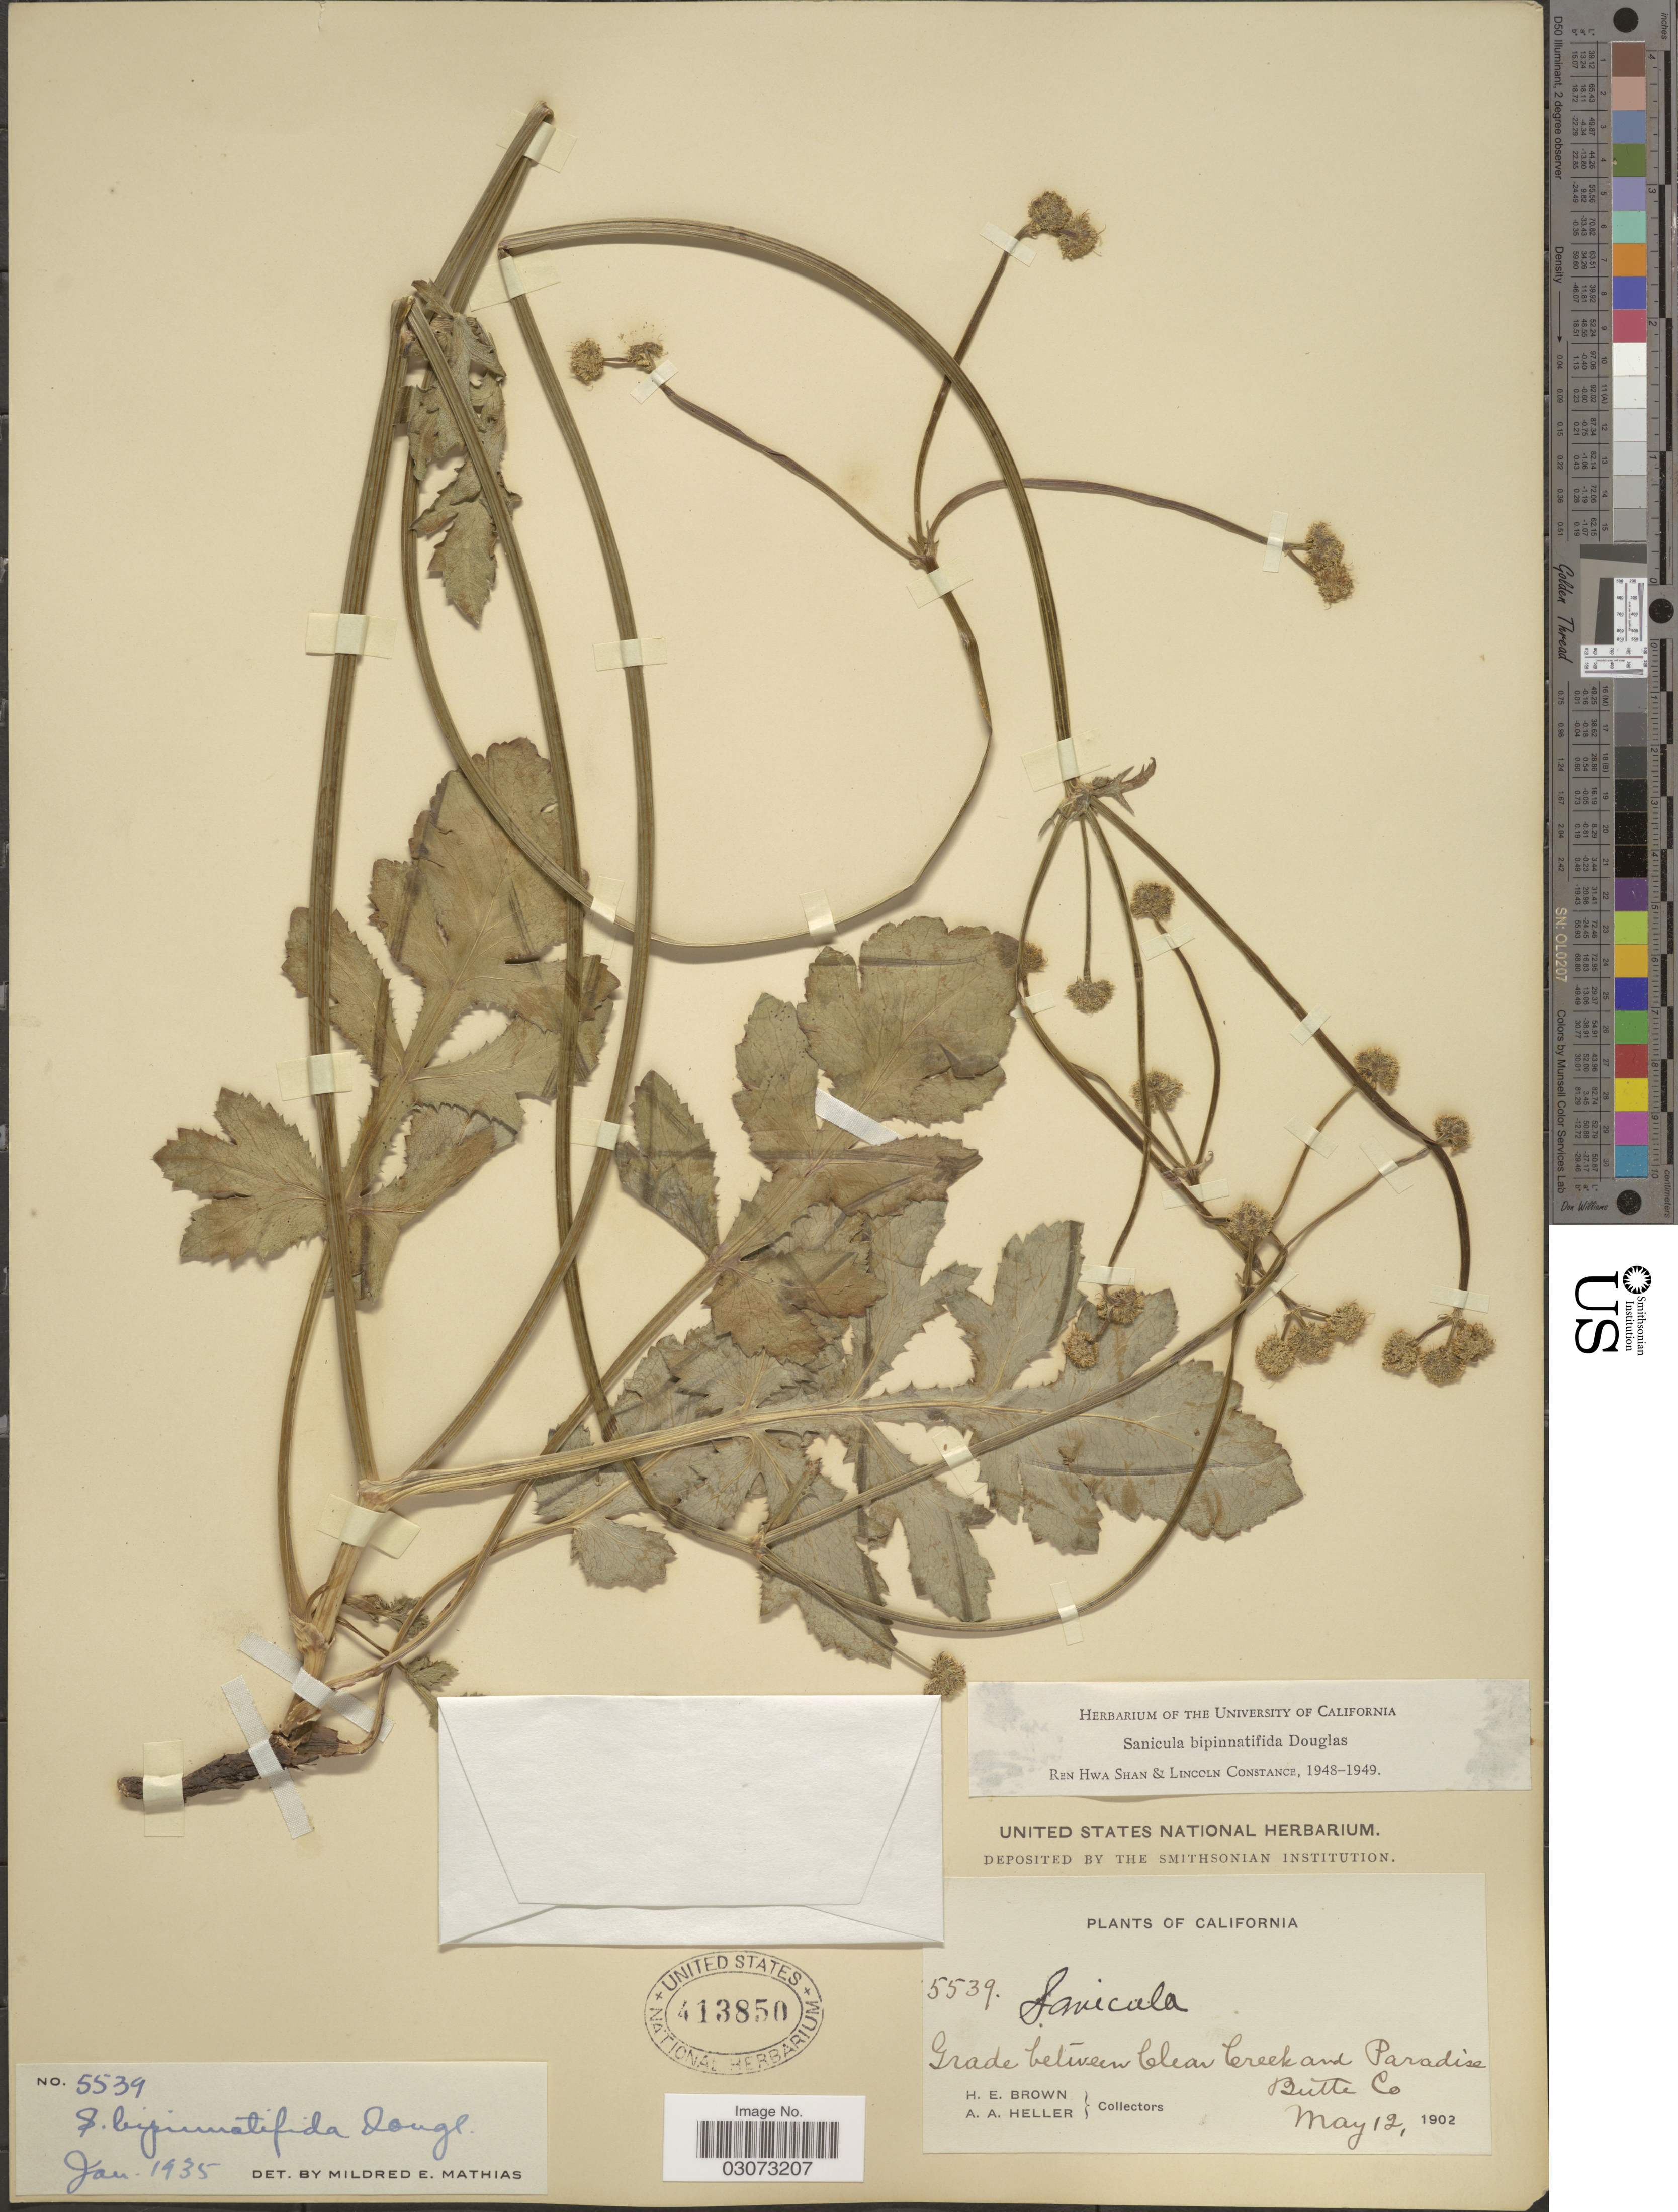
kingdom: Plantae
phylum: Tracheophyta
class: Magnoliopsida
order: Apiales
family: Apiaceae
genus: Sanicula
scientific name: Sanicula bipinnatifida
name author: Douglas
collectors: H. E. Brown & A. A. Heller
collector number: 5539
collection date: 1902-05-12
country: United States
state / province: California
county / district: Butte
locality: Grade between Clear Creek and Paradise. Butte Co.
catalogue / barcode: US 413850